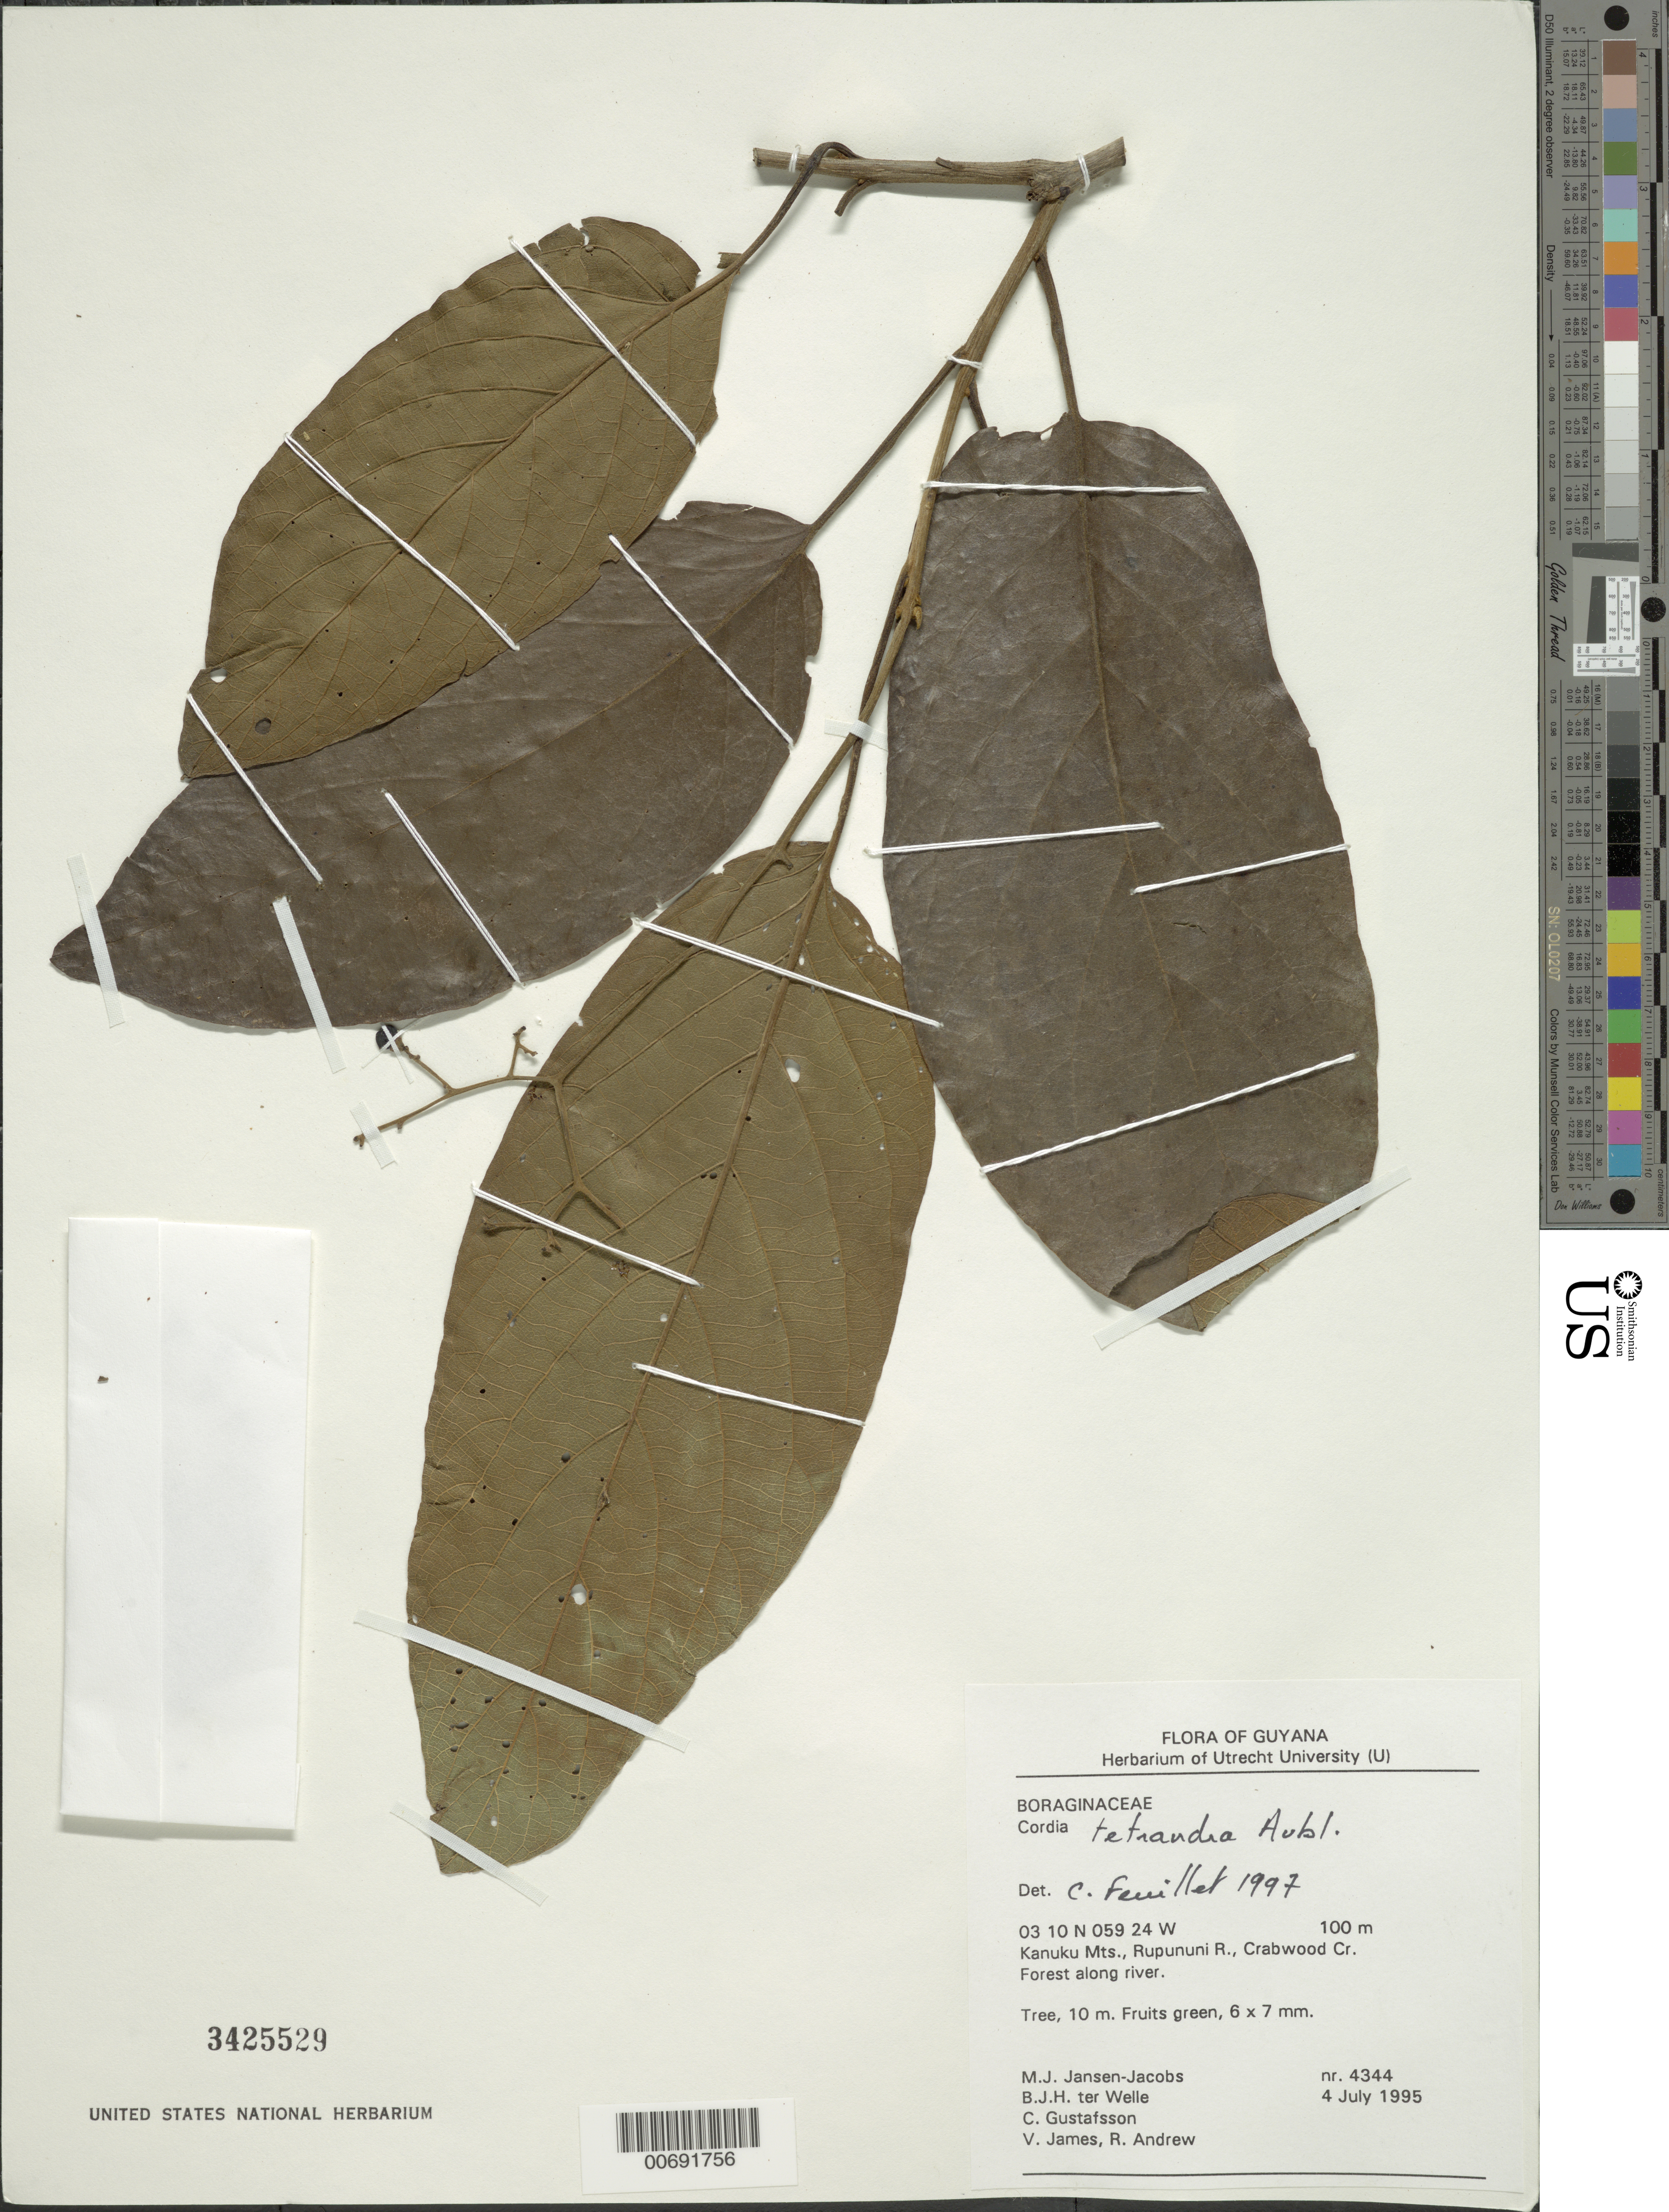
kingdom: Plantae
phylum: Tracheophyta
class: Magnoliopsida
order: Boraginales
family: Cordiaceae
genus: Cordia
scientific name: Cordia tetrandra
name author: Aubl.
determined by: Feuillet, C.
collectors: M. J. Jansen-Jacobs, B. Welle, C. G. Gustafsson, V. James & R. Andrew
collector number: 4344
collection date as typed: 4-Jul-95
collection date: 1995-07-04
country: Guyana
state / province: U. Takutu-U. Essequibo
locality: Crabwood Creek, Rupununi River, Kanuku Mts.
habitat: Forest along river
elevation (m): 100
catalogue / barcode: US 3425529